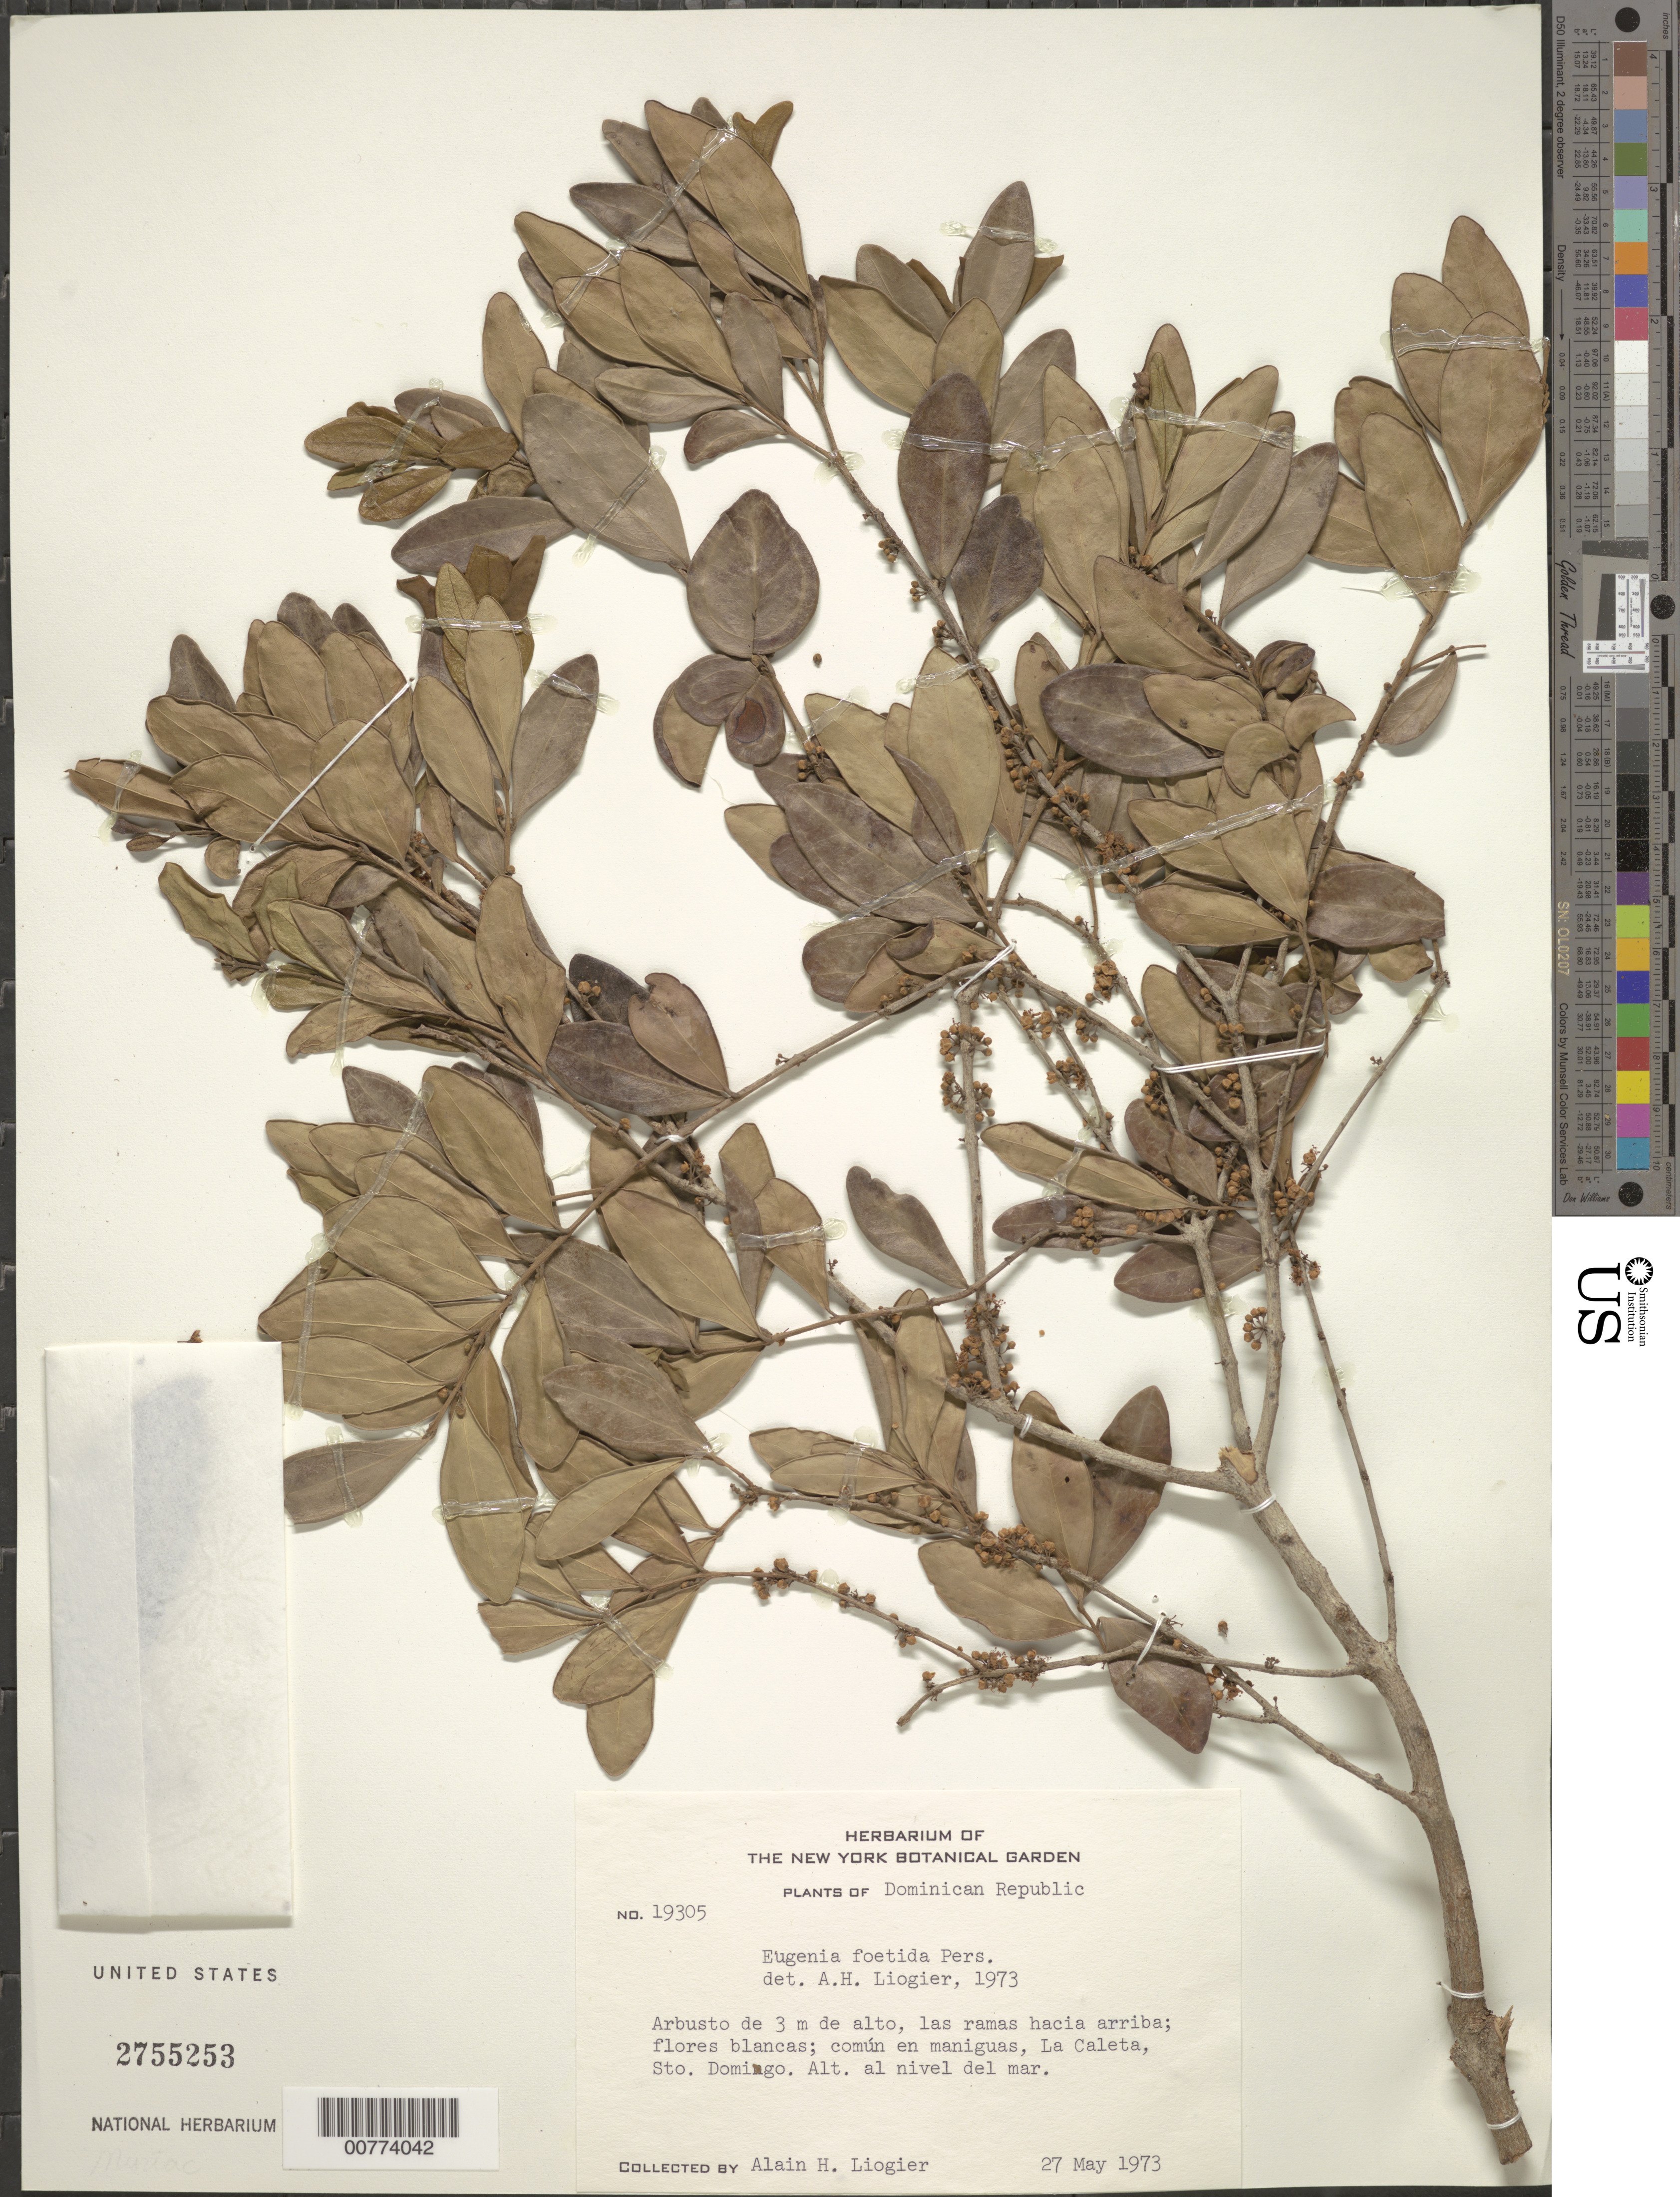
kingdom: Plantae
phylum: Tracheophyta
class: Magnoliopsida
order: Myrtales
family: Myrtaceae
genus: Eugenia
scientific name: Eugenia foetida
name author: Pers.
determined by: Liogier, Alain H.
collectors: A. H. Liogier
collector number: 19305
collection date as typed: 27 May 1973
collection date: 1973-05-27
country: Dominican Republic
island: Hispaniola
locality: Santo Domingo, La Caleta.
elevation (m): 0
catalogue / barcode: US 2755253